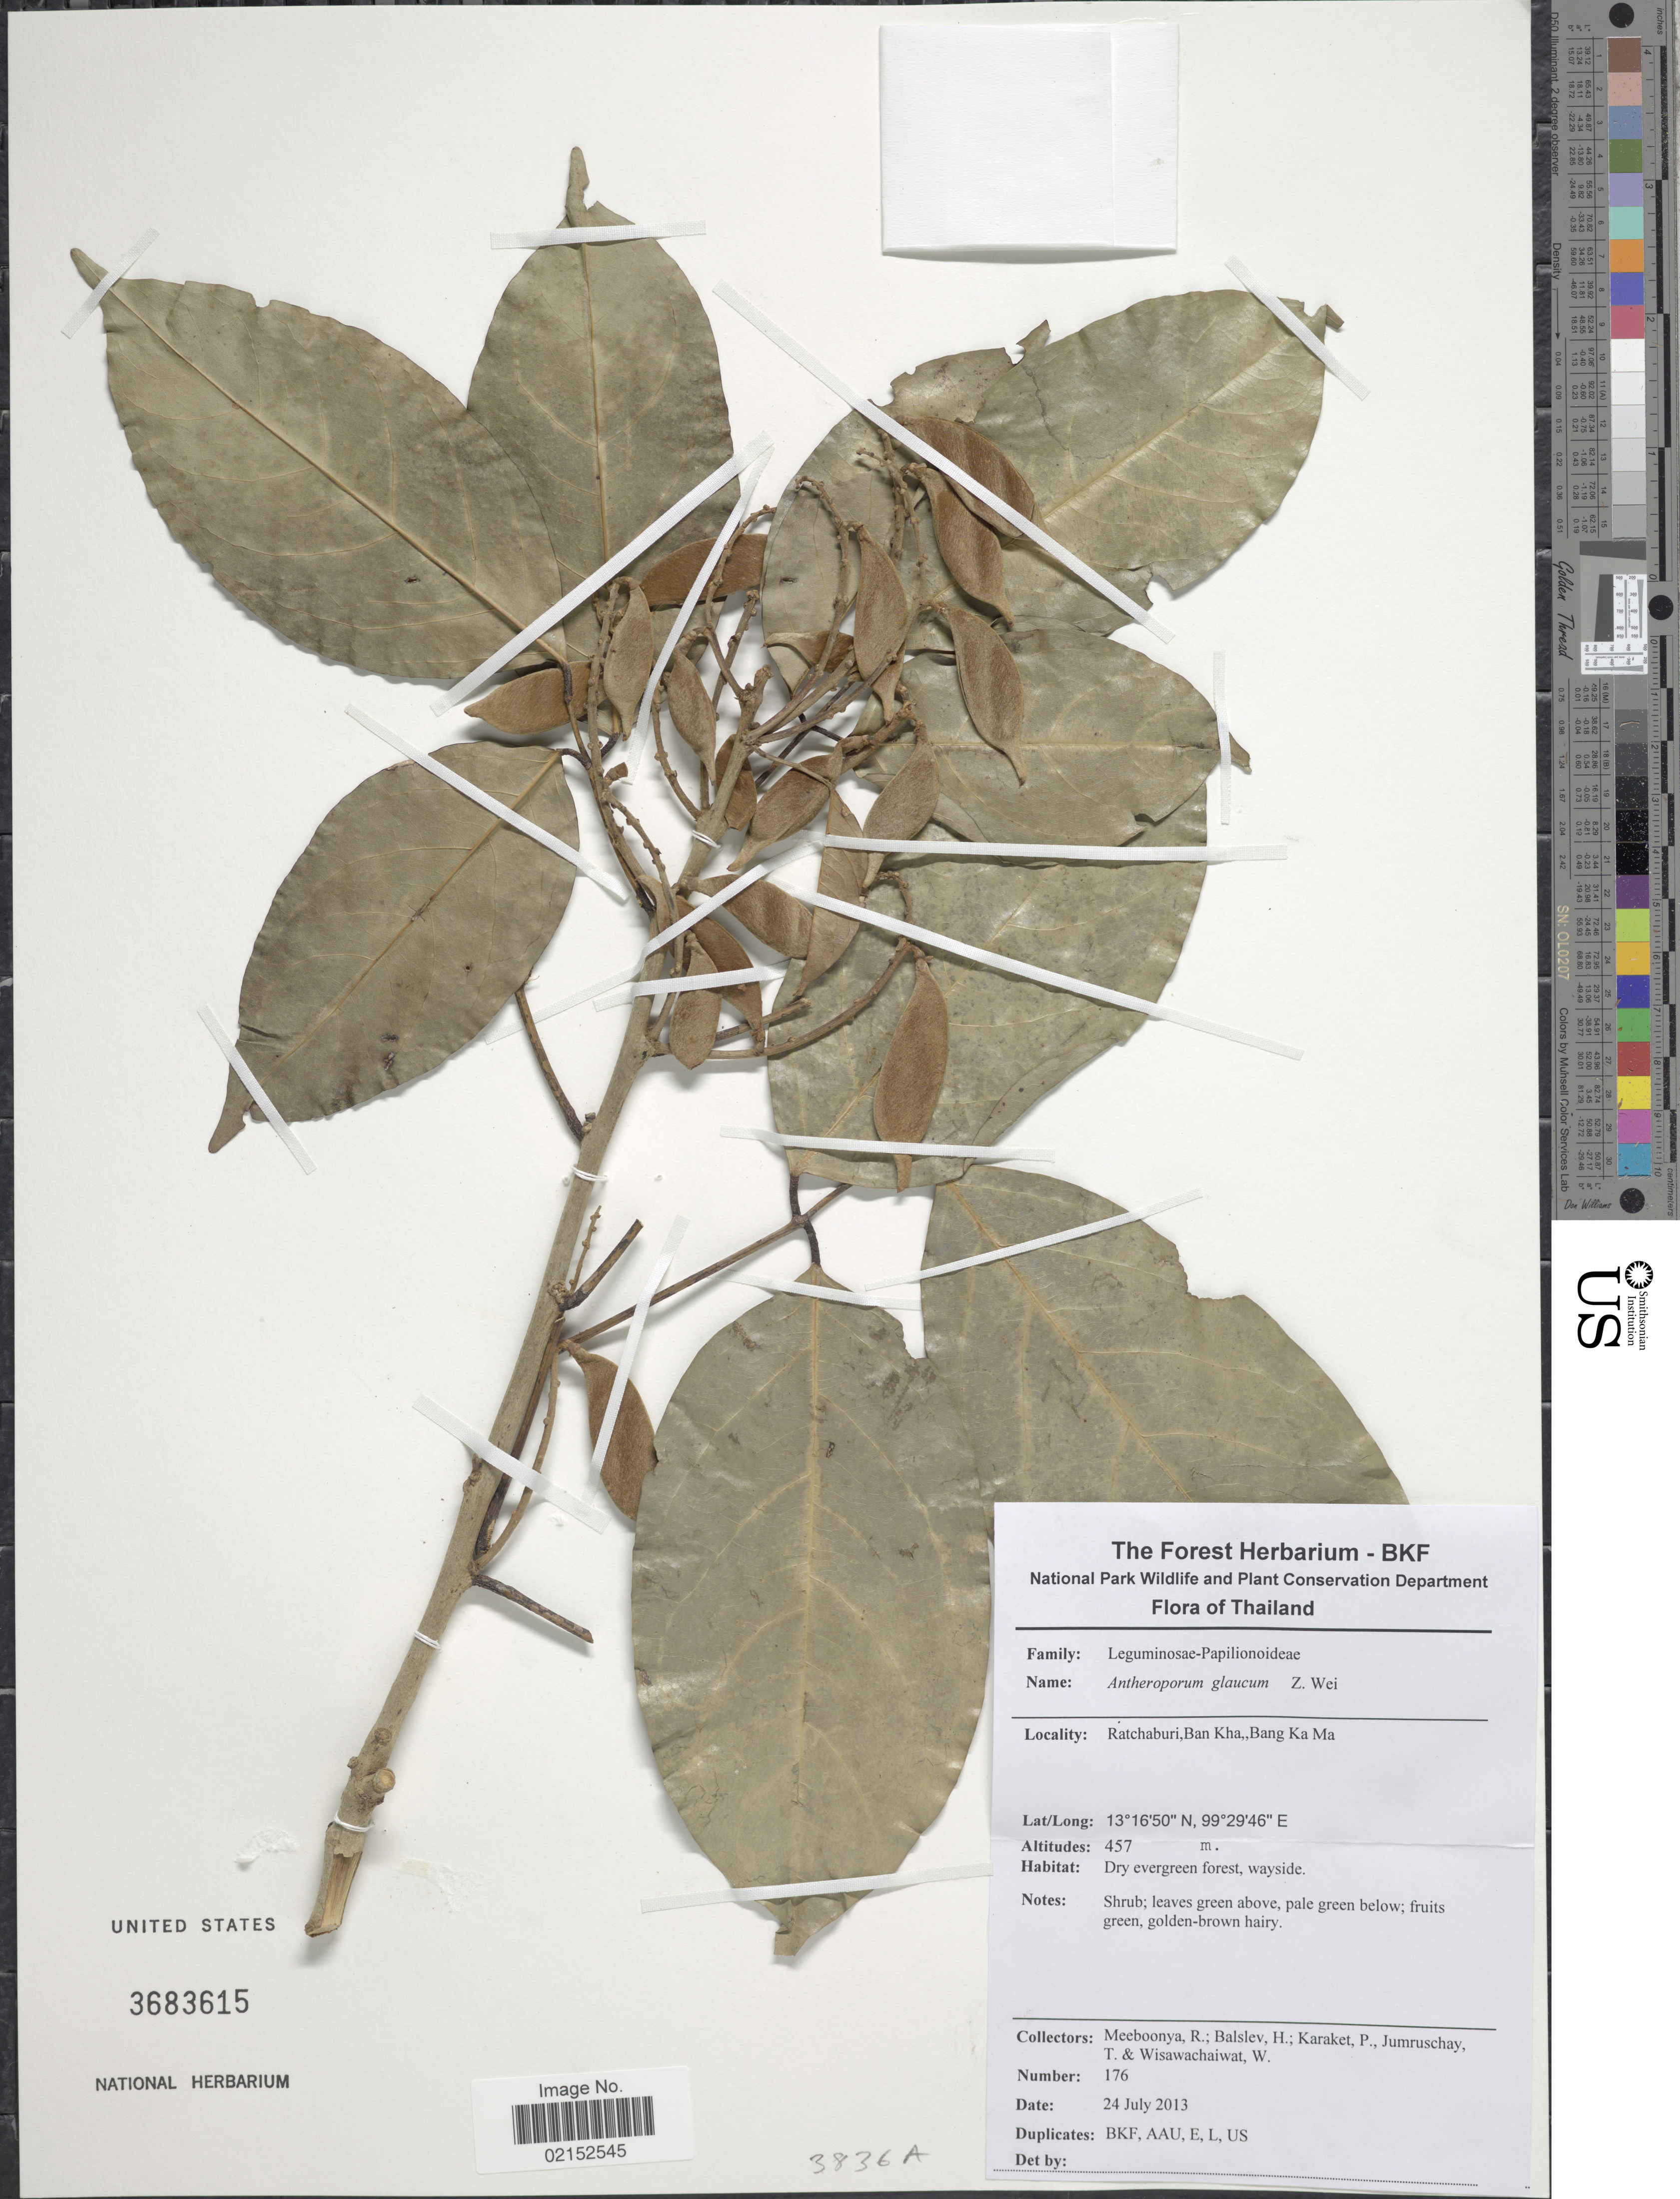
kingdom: Plantae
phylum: Tracheophyta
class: Magnoliopsida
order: Fabales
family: Fabaceae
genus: Antheroporum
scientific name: Antheroporum glaucum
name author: Z. Wei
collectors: R. Meeboonya, H. Balslev, P. Karaket, T. Jumruschay & W. Wisawachaiwat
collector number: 176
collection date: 2013-07-24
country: Thailand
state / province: Ratchaburi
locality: Ban Kha, Bang Ka Ma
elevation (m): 457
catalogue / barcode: US 3683615